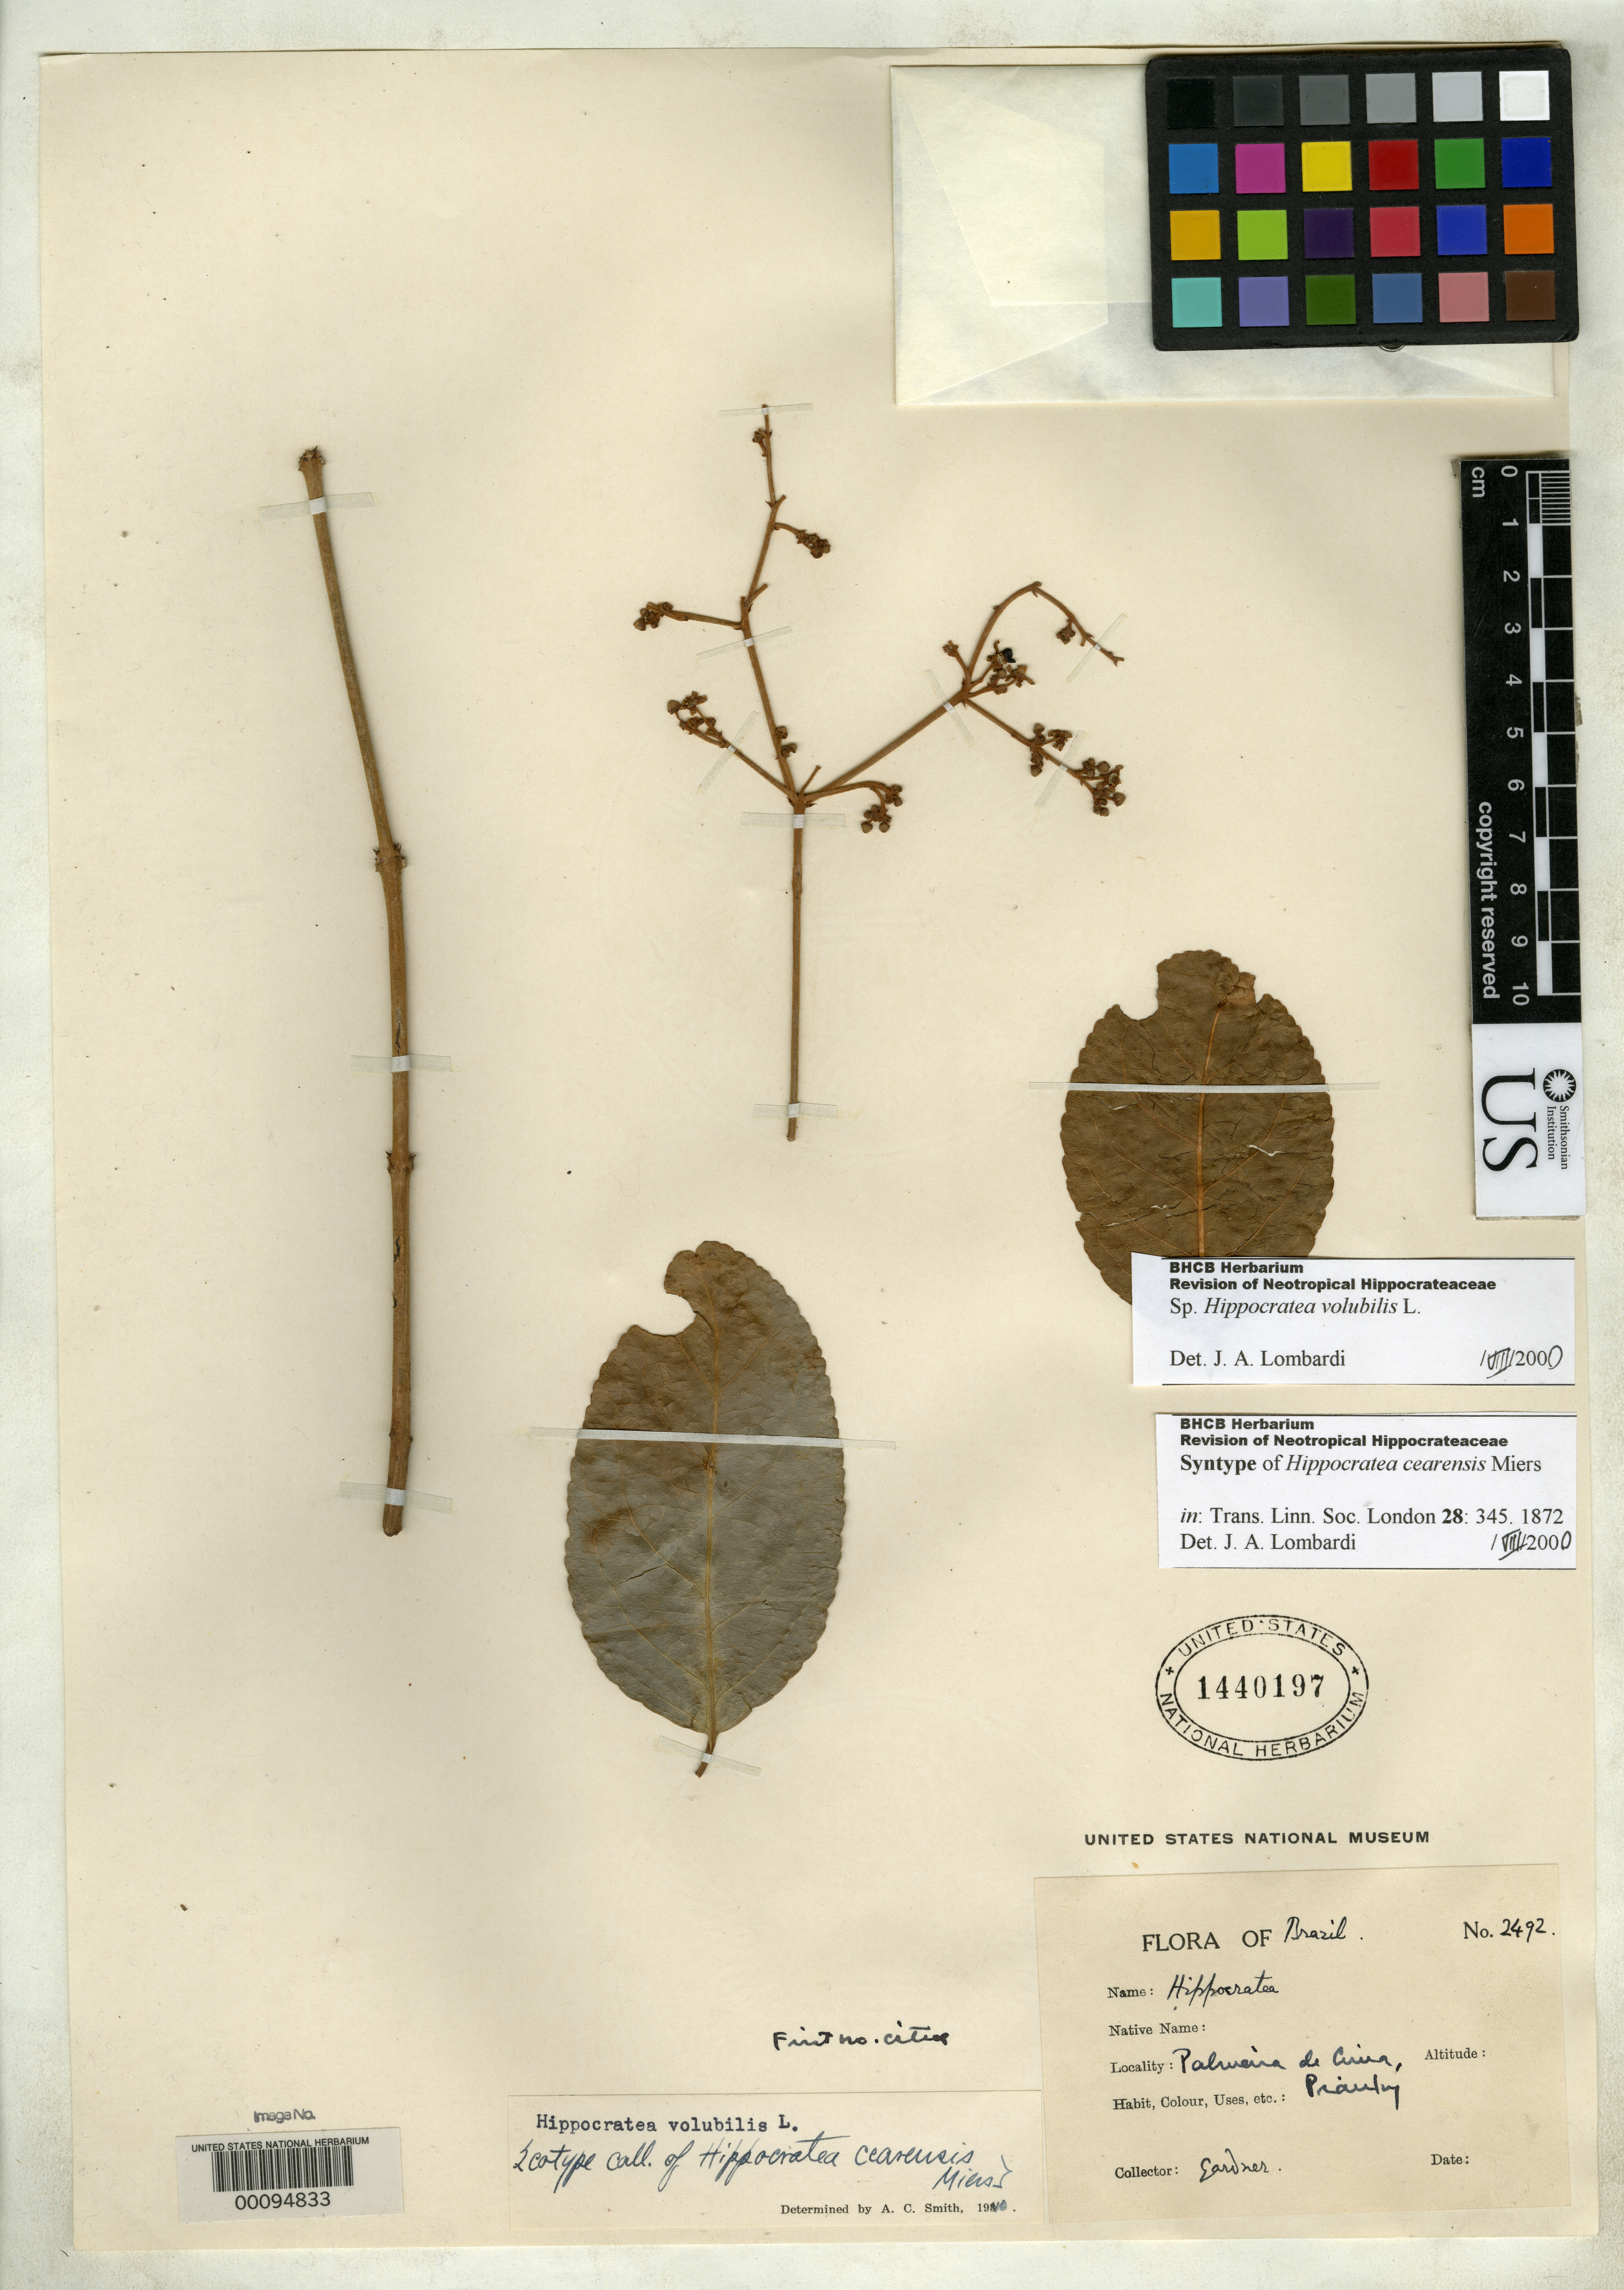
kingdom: Plantae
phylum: Tracheophyta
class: Magnoliopsida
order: Celastrales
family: Celastraceae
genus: Hippocratea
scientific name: Hippocratea cearensis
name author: Miers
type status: Isosyntype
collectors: G. Gardner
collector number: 2492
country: Brazil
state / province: Ceará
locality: Palrueira de Ceará.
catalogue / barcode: US 1440197